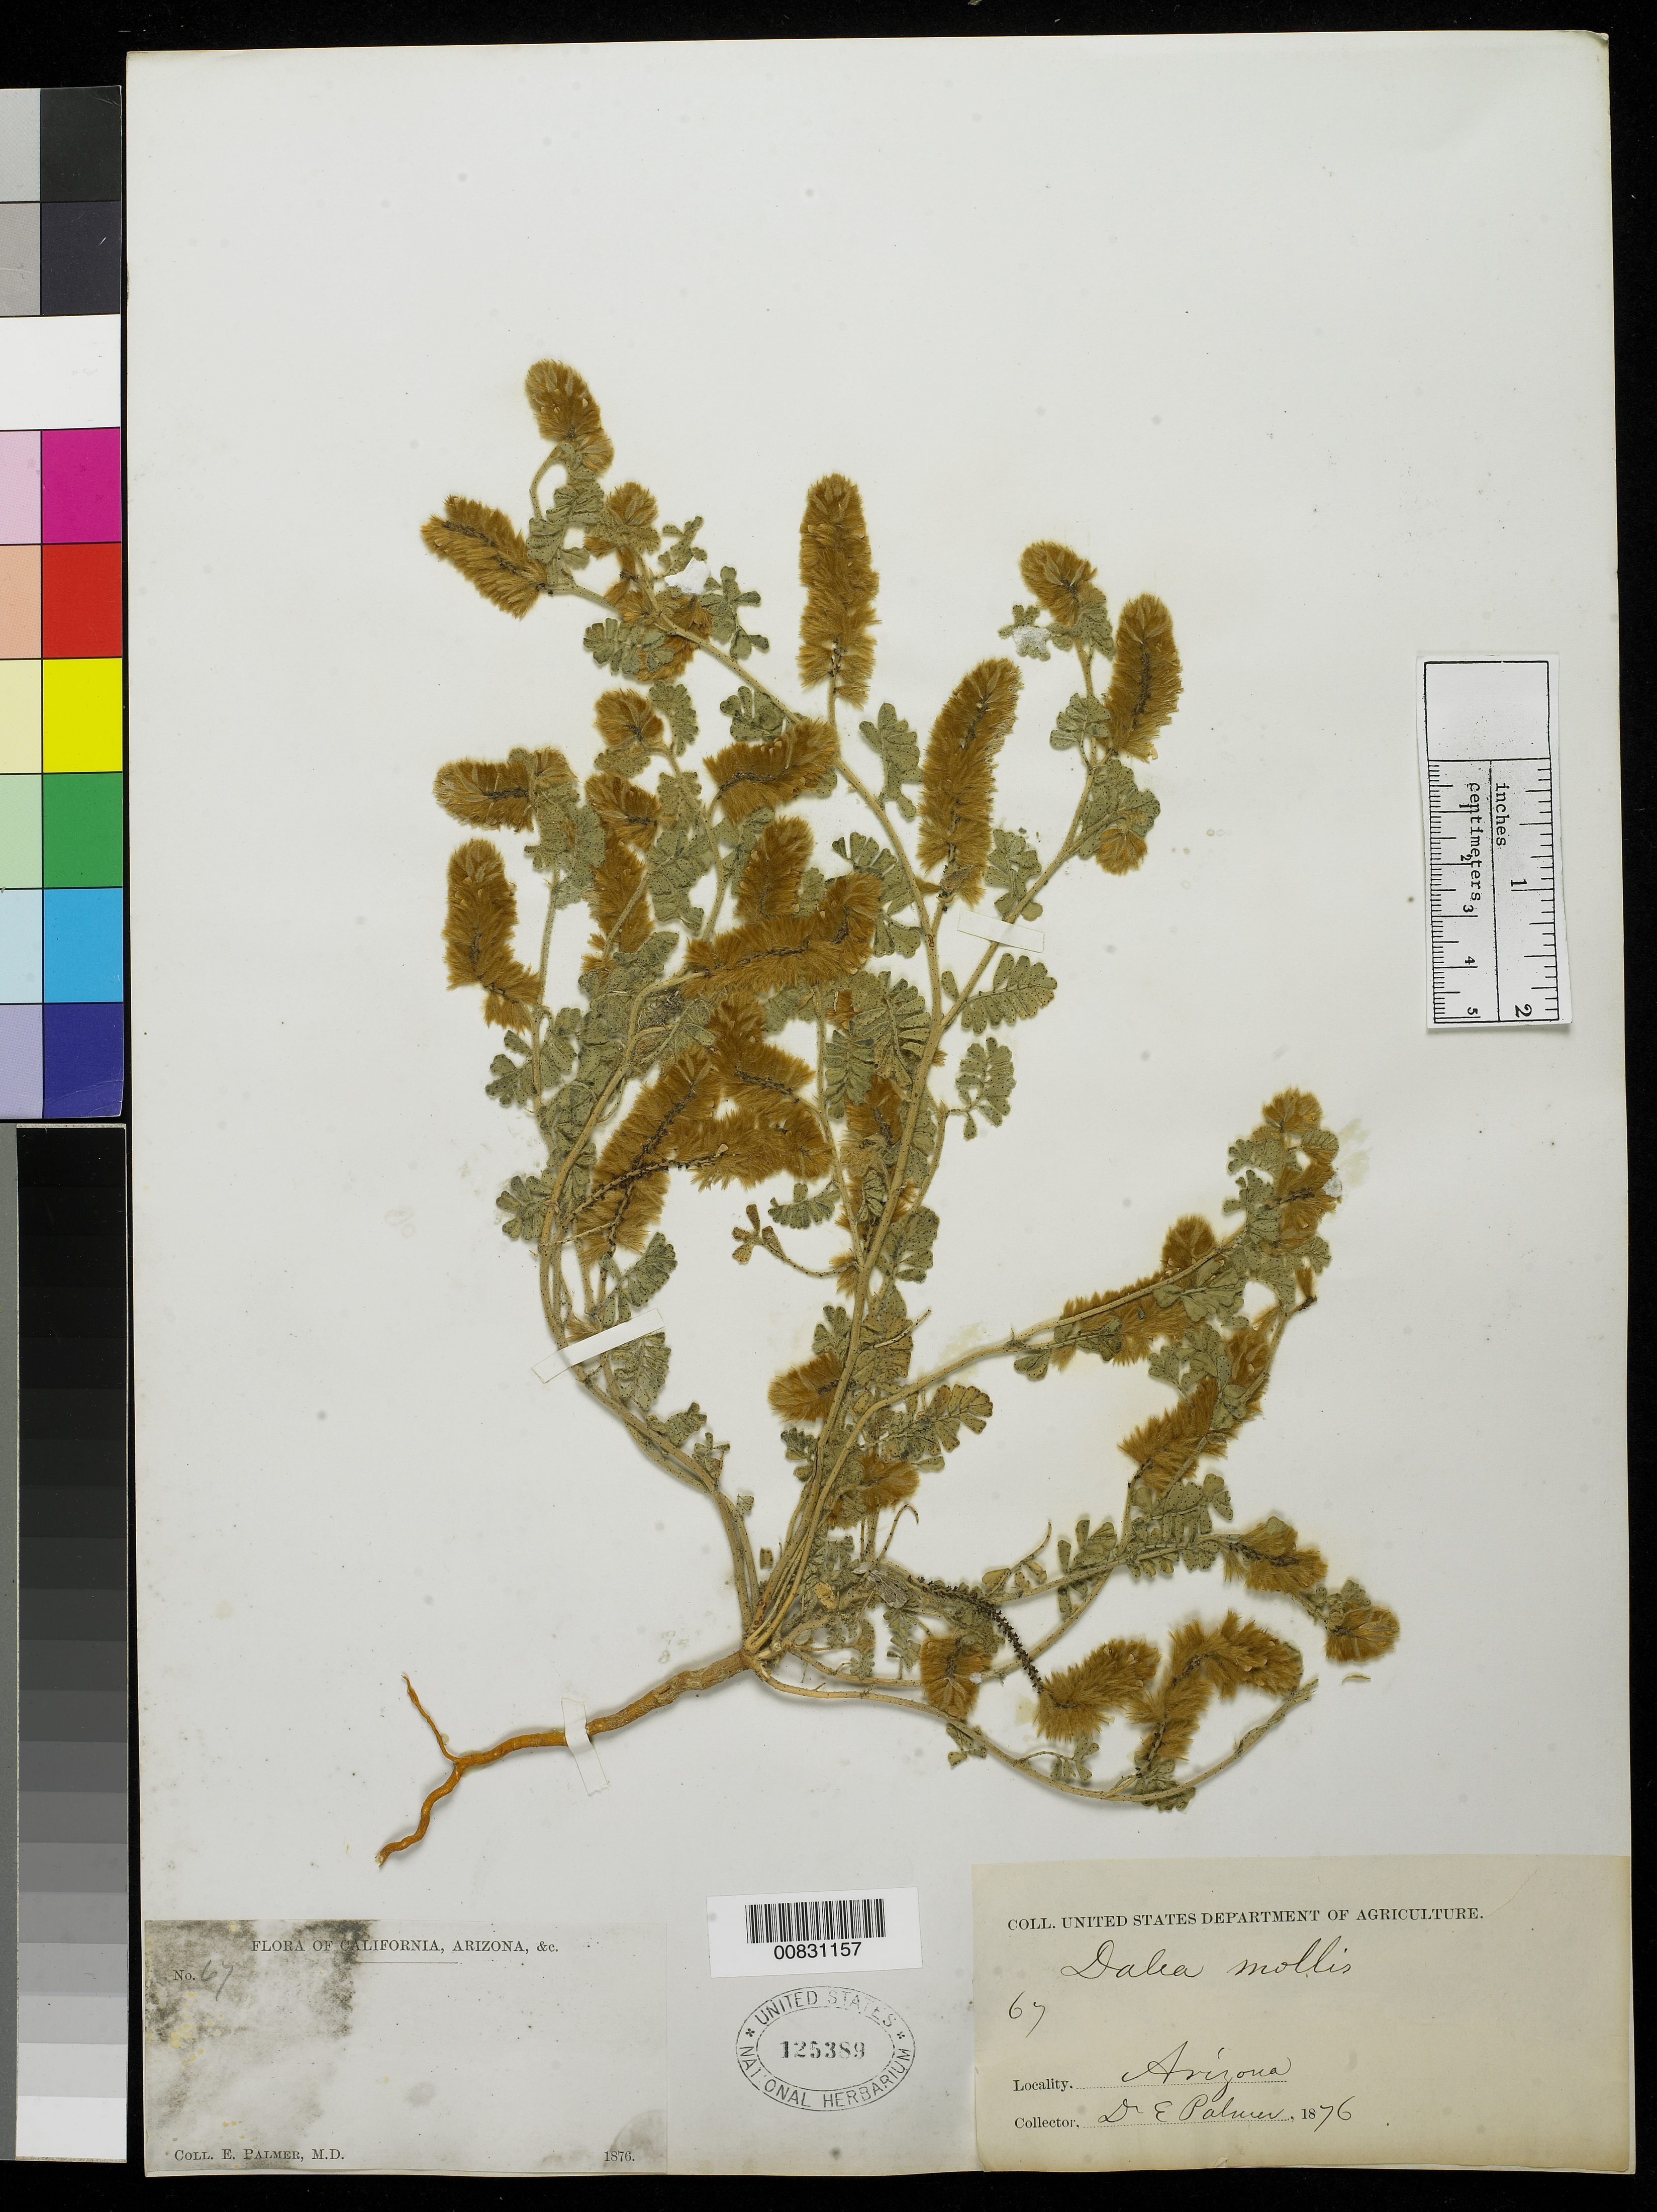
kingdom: Plantae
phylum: Tracheophyta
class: Magnoliopsida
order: Fabales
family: Fabaceae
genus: Dalea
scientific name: Dalea mollis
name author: Benth.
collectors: E. Palmer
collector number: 67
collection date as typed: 1876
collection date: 1876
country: United States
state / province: Arizona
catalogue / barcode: US 125389